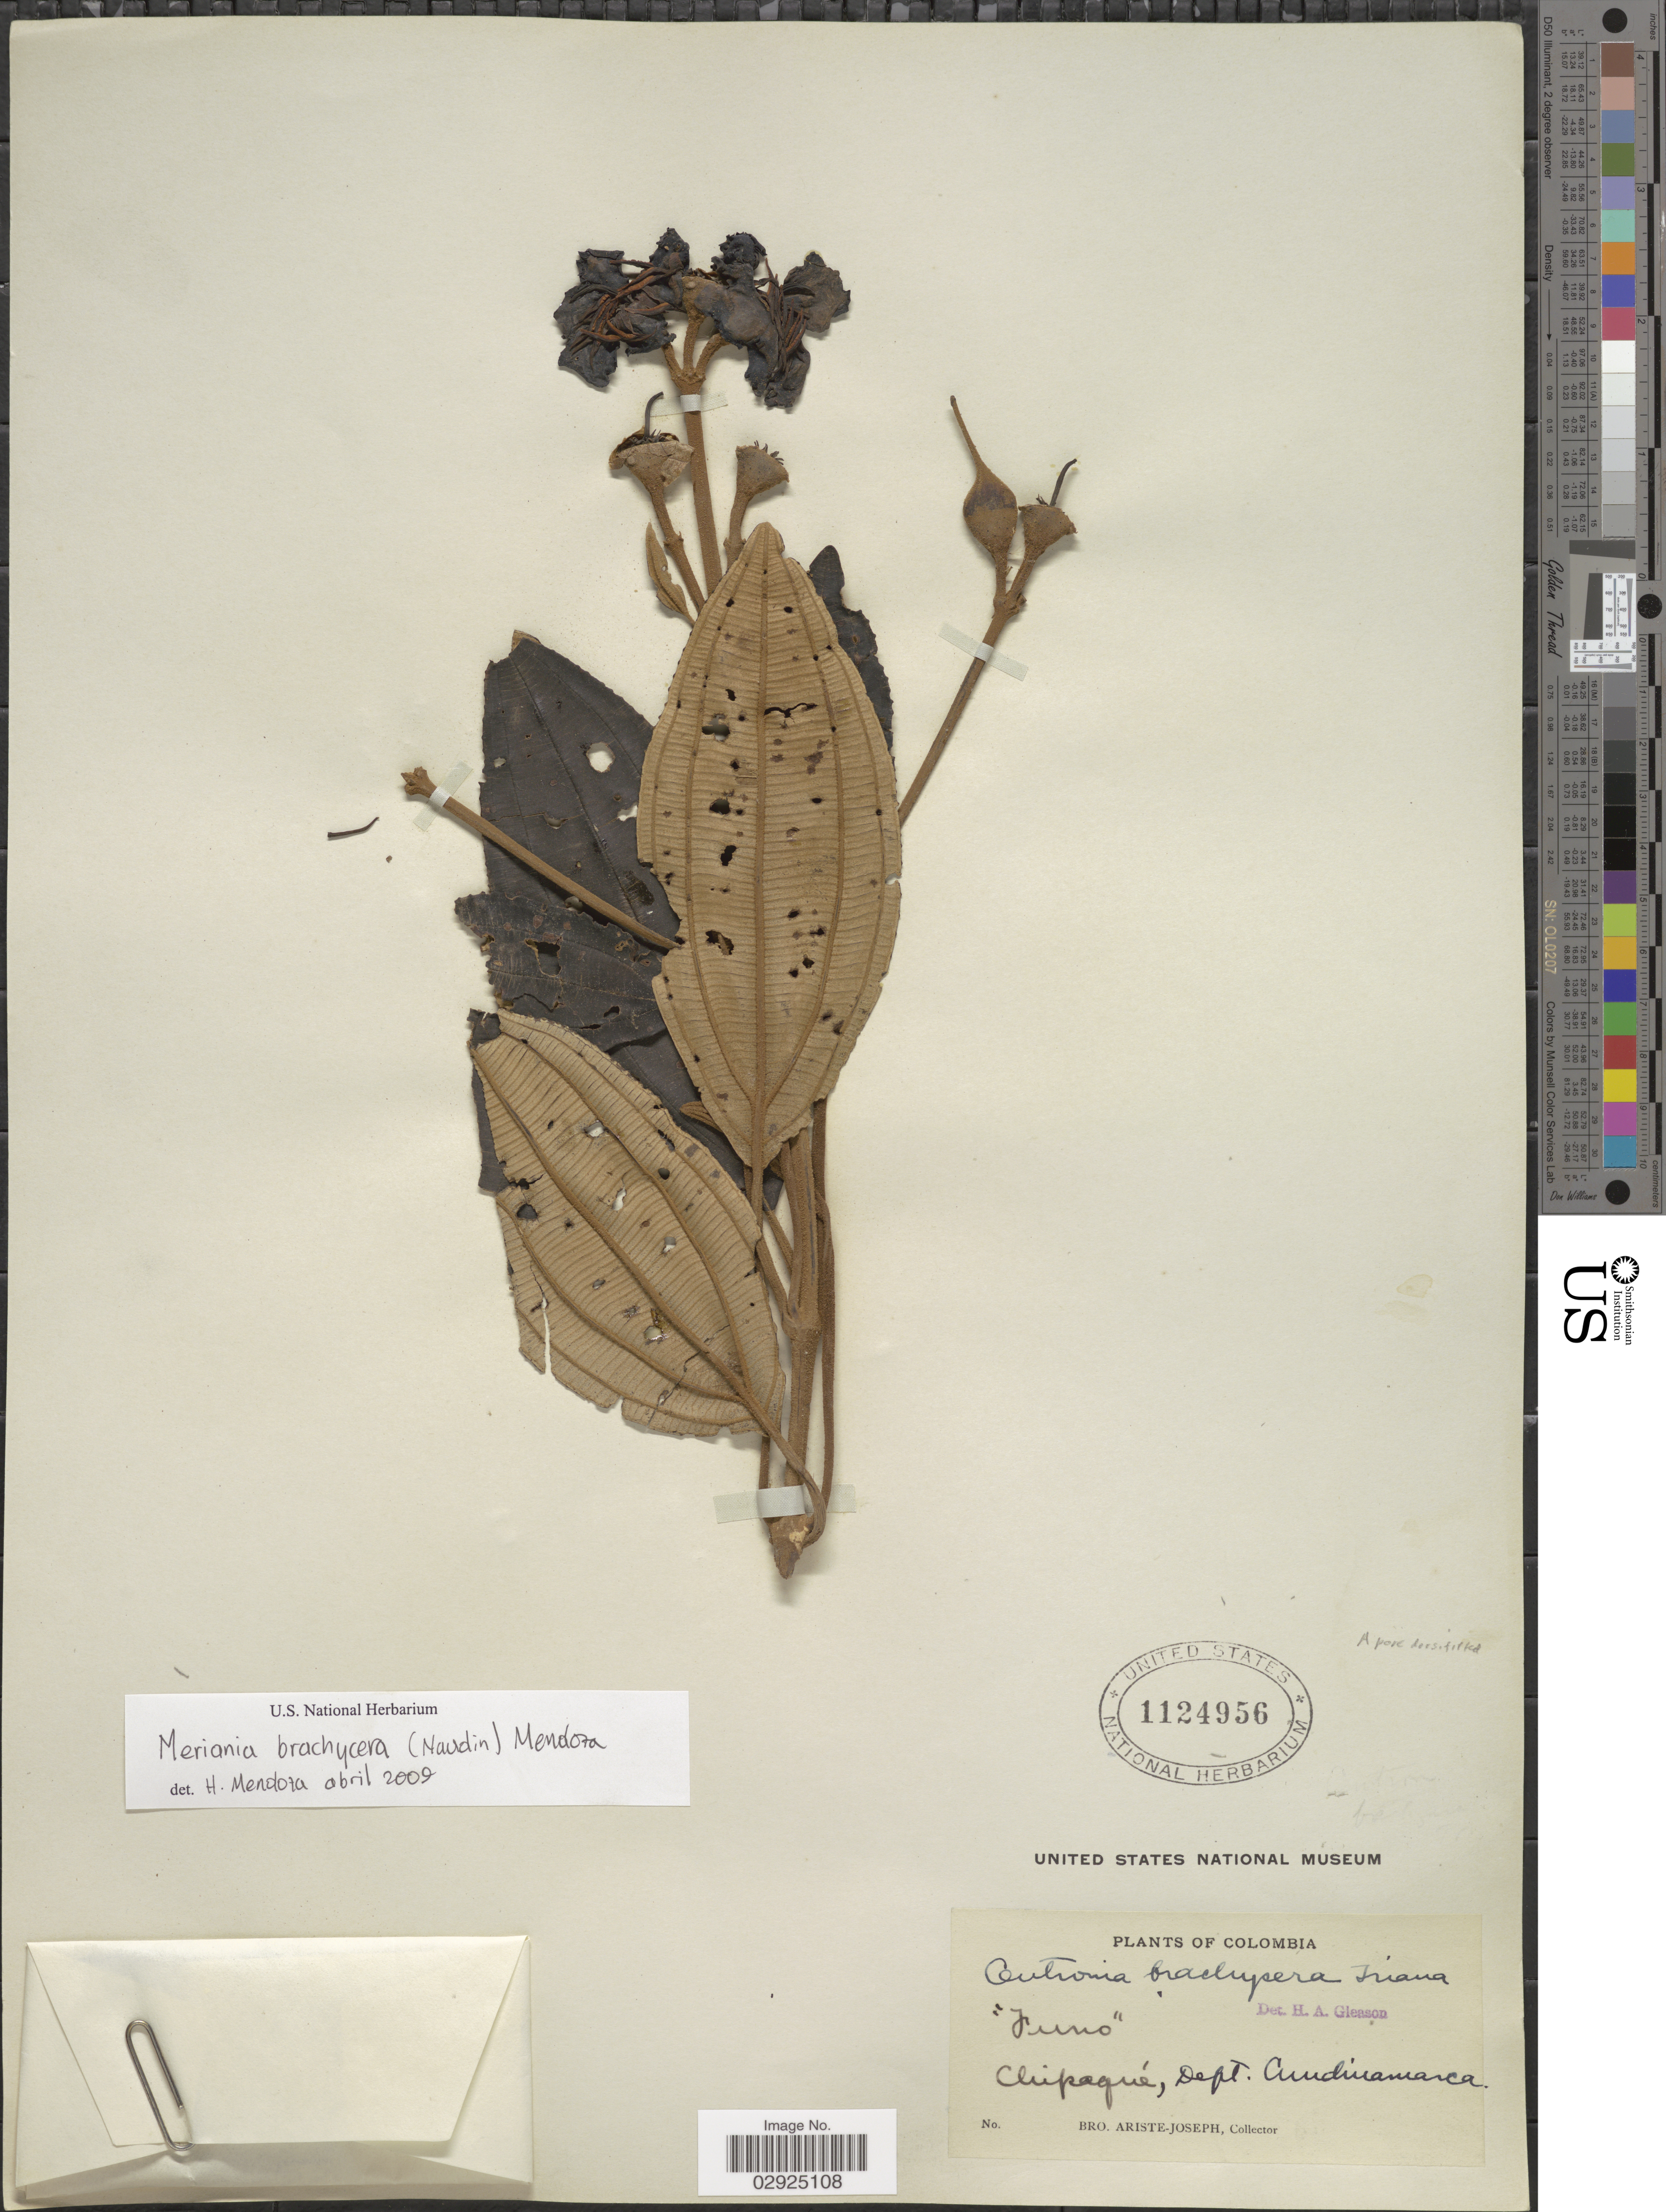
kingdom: Plantae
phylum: Tracheophyta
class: Magnoliopsida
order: Myrtales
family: Melastomataceae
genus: Meriania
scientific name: Meriania brachycera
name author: (Naudin) Humberto Mend. & Fern. Alonso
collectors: Bro. Ariste-Joseph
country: Colombia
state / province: Cundinamarca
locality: Chipaqué, Dept. Cundinamarca.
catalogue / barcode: US 1124956